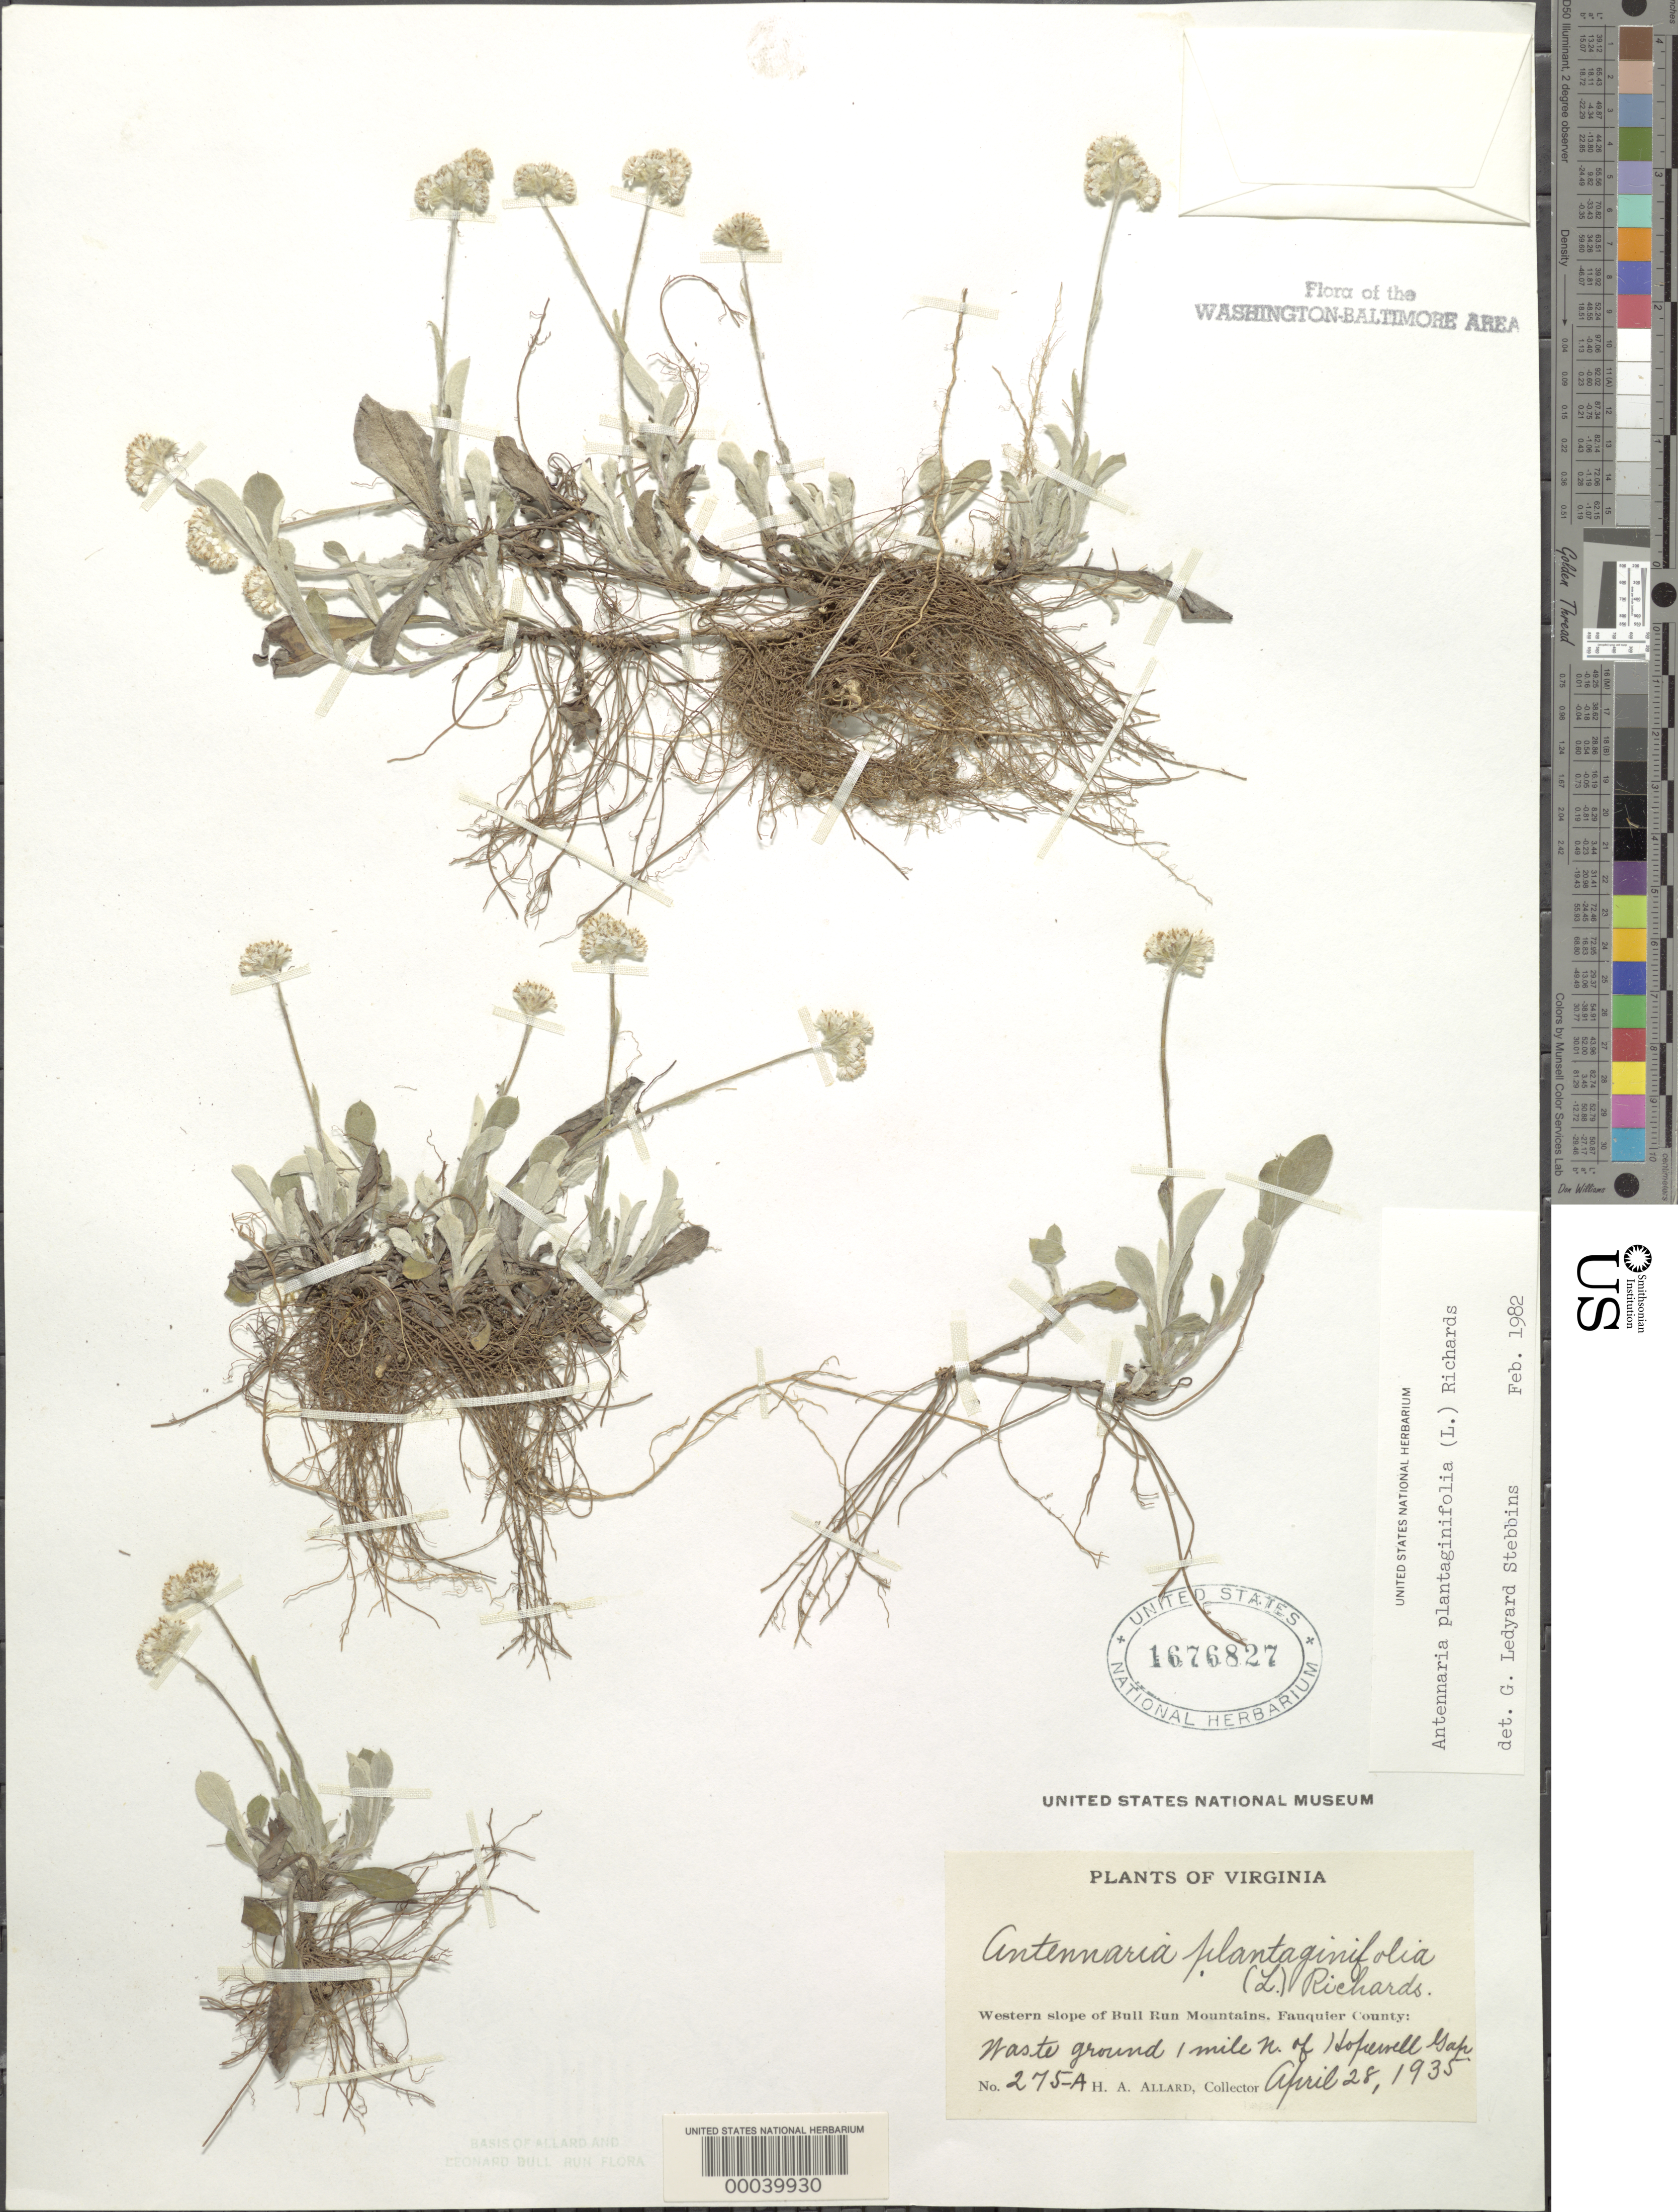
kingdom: Plantae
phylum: Tracheophyta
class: Magnoliopsida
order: Asterales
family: Asteraceae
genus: Antennaria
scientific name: Antennaria plantaginifolia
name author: (L.) Richardson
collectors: H. A. Allard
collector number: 275A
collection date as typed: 28 Apr 1935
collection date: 1935-04-28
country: United States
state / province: Virginia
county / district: Fauquier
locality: North of Hopewell Gap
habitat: Waste ground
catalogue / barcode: US 1676827